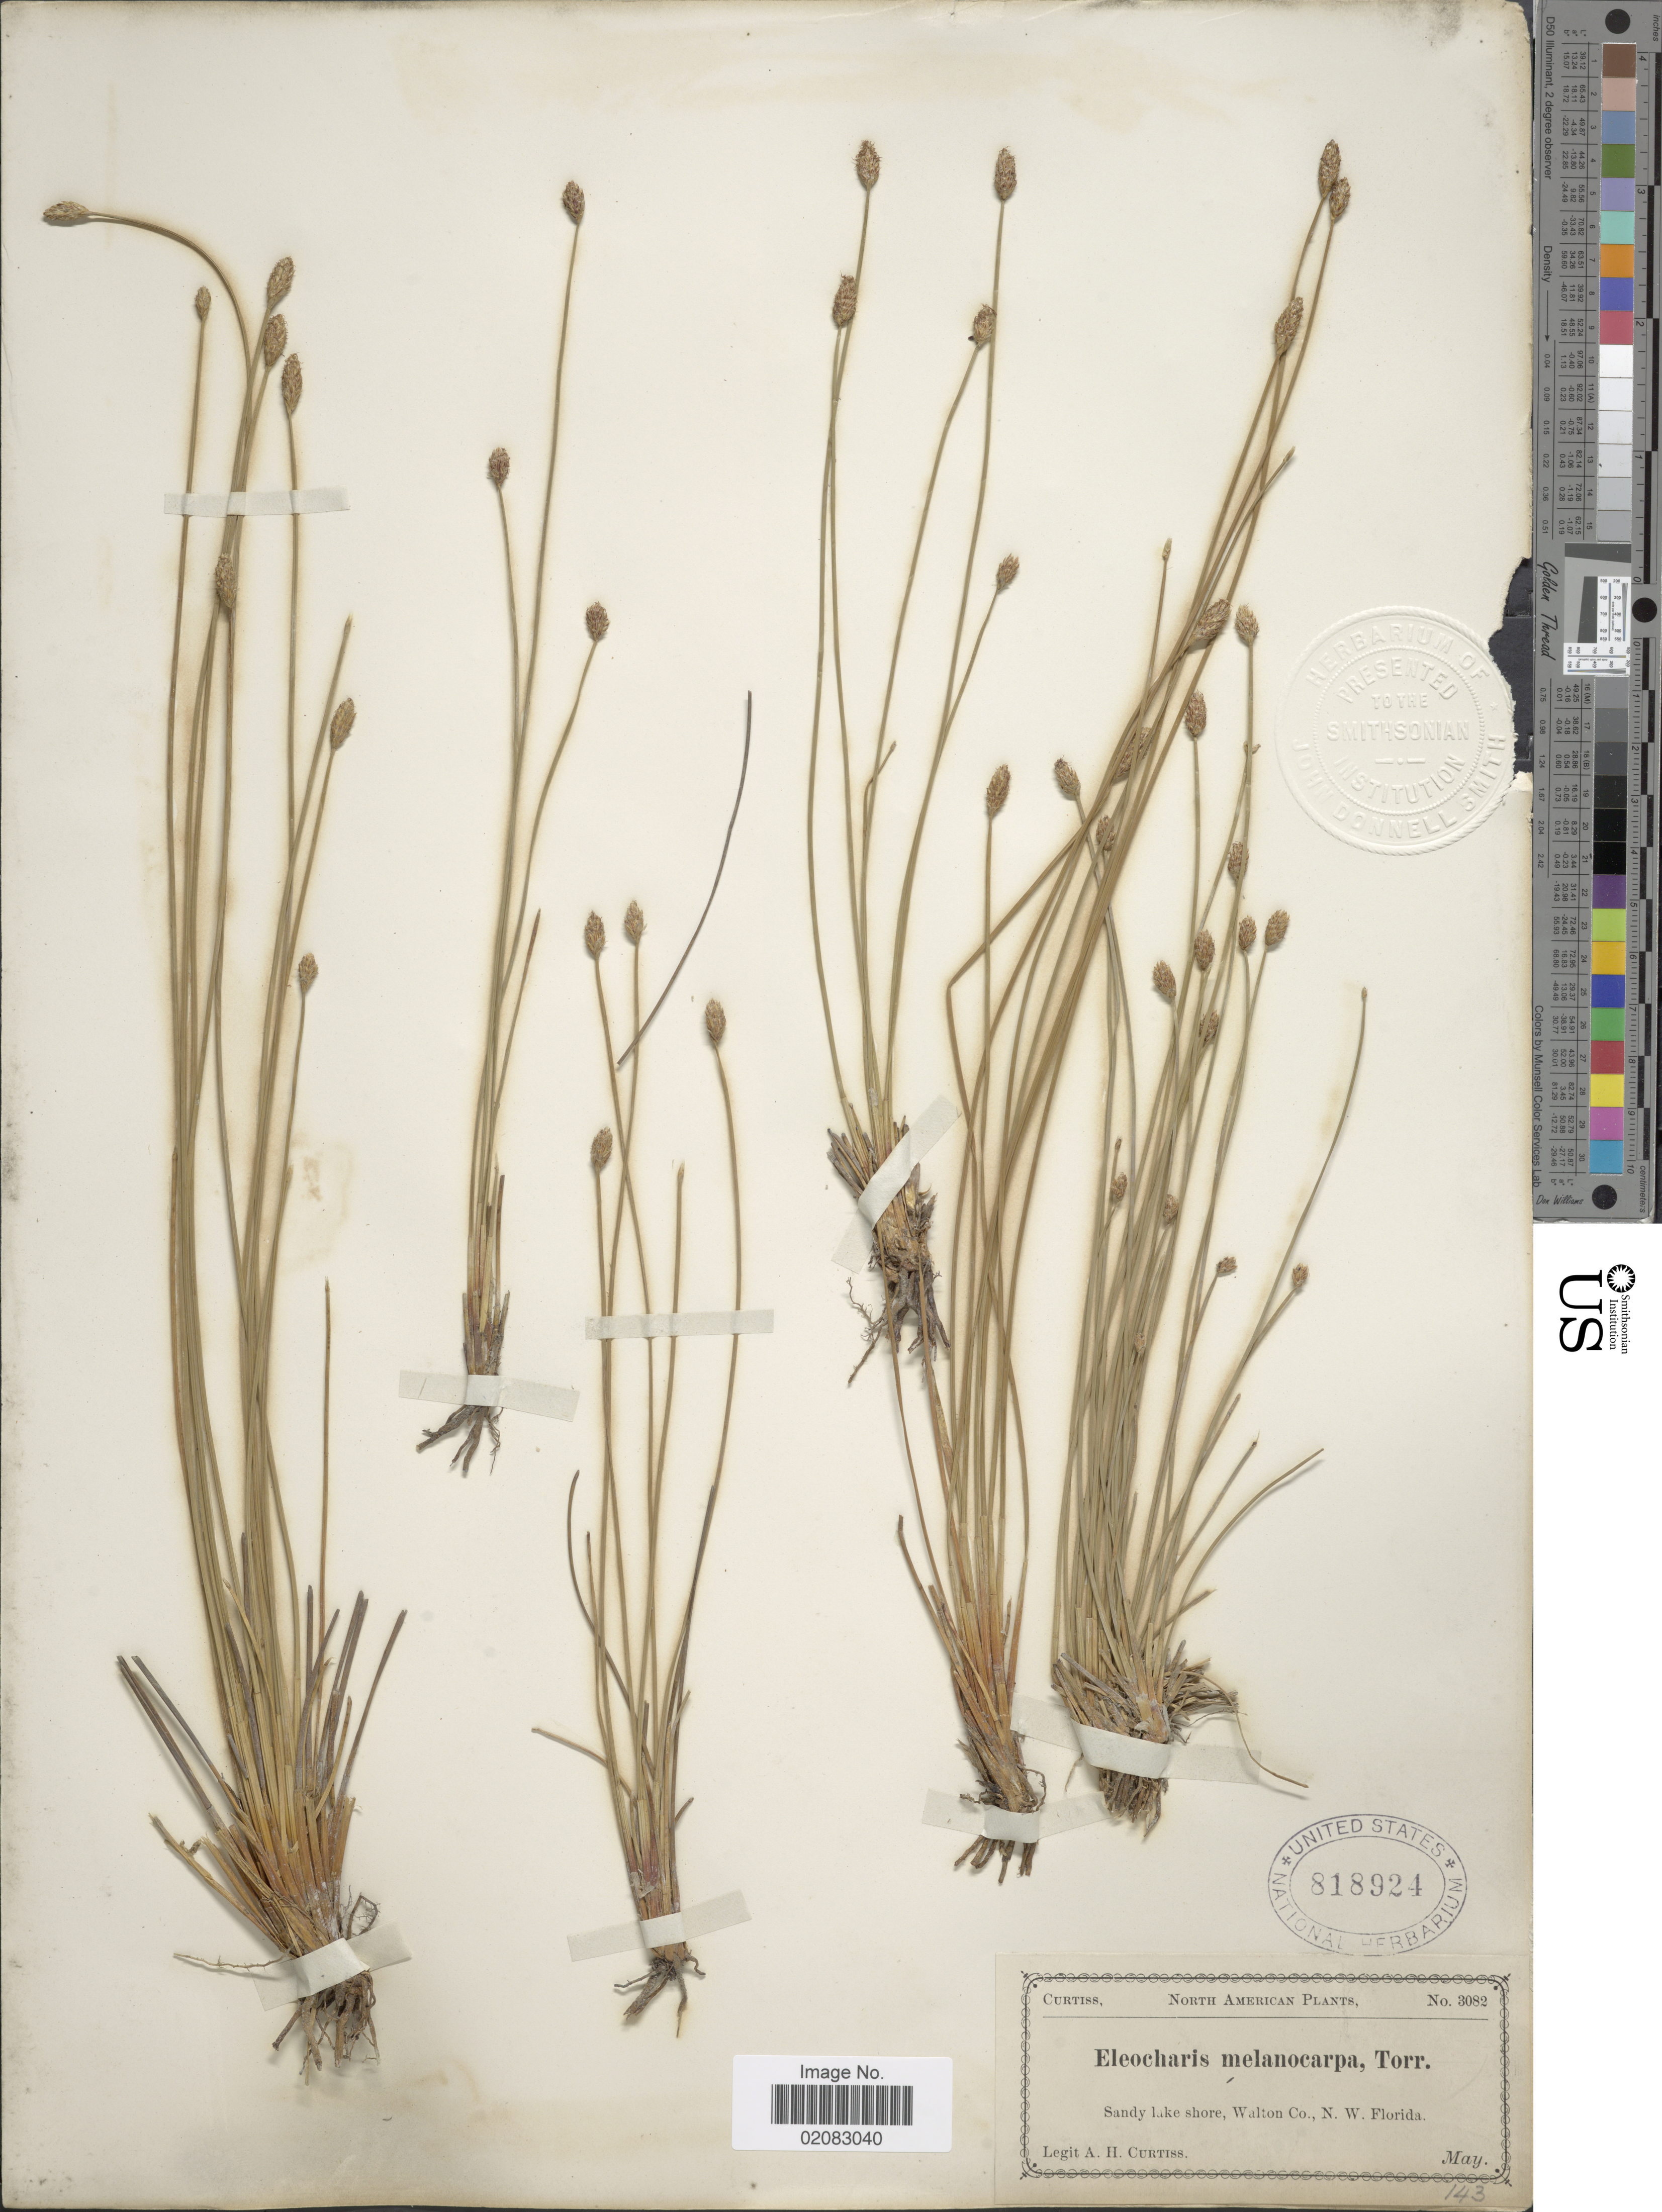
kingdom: Plantae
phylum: Tracheophyta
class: Liliopsida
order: Poales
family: Cyperaceae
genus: Eleocharis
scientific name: Eleocharis melanocarpa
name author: Torr.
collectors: A. H. Curtiss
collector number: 3082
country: United States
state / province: Florida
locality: Sandy lake shore, Walton Co., N.W. Florida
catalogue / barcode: US 818924